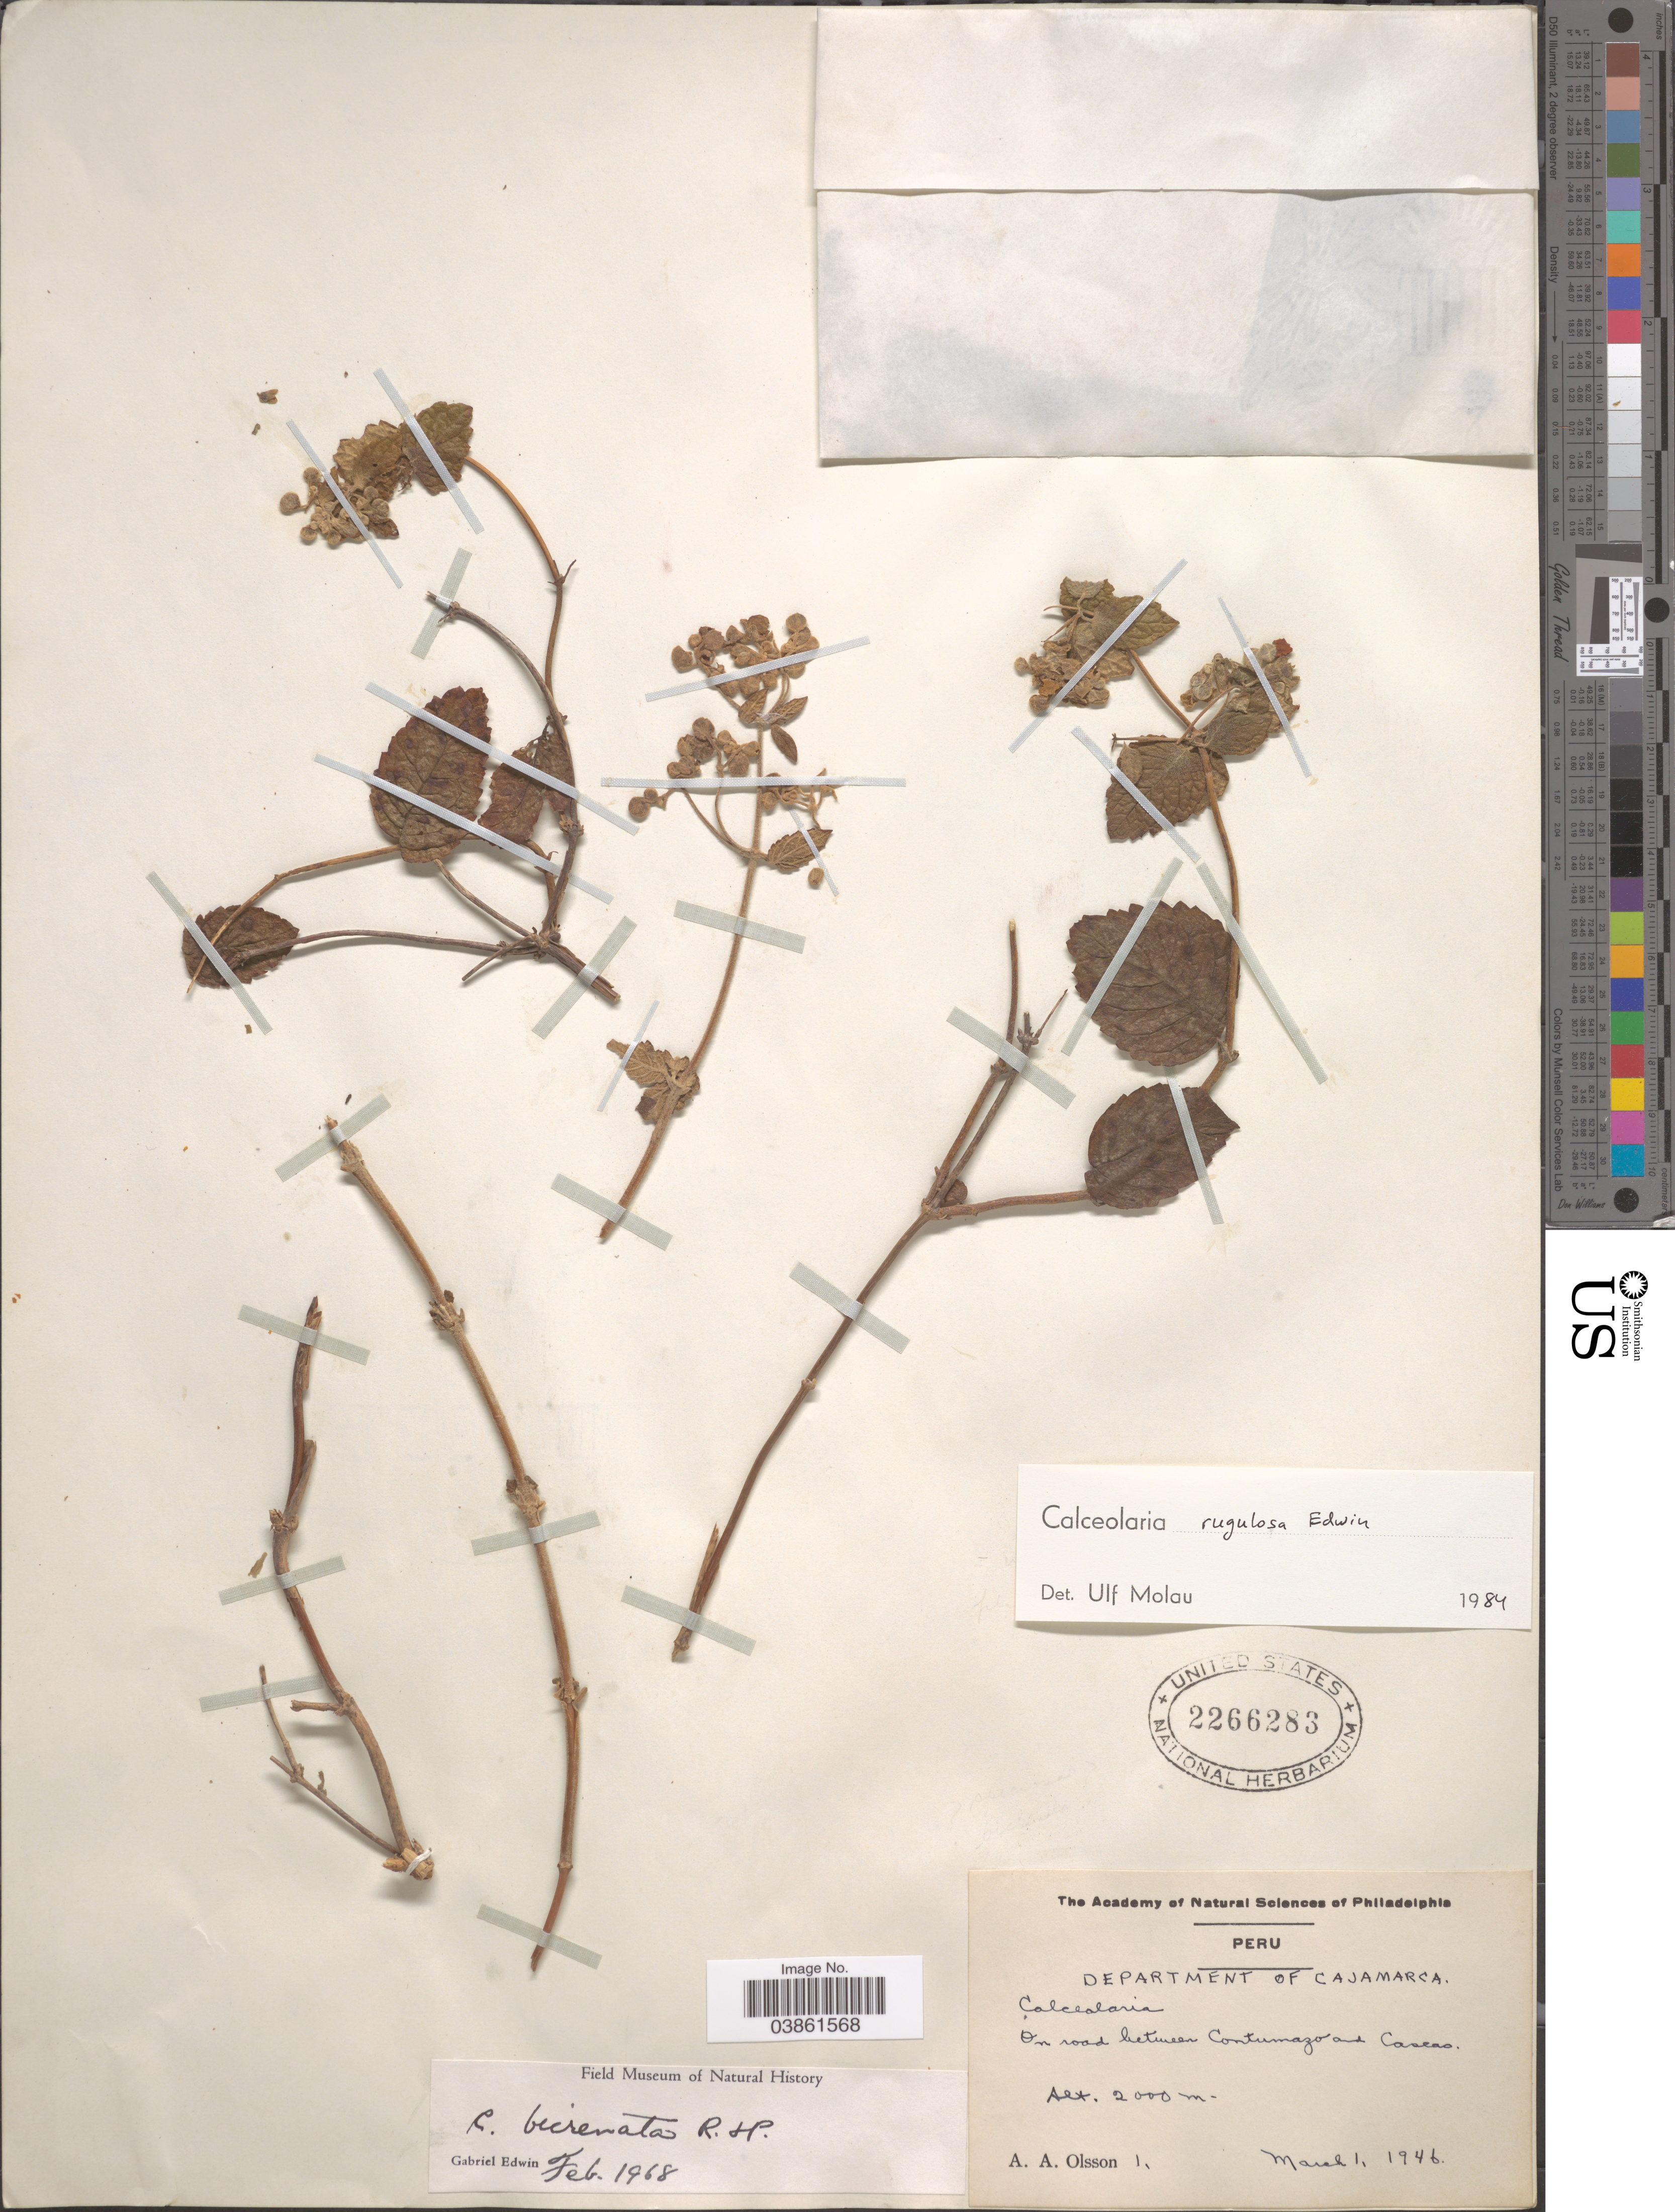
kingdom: Plantae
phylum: Tracheophyta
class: Magnoliopsida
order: Lamiales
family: Calceolariaceae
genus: Calceolaria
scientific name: Calceolaria rugulosa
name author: Edwin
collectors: A. Olsson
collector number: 1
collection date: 1946-03-01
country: Peru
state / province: Cajamarca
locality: Department of Cajamarca. On road between Contumazo and Cascas.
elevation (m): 2000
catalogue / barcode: US 2266283